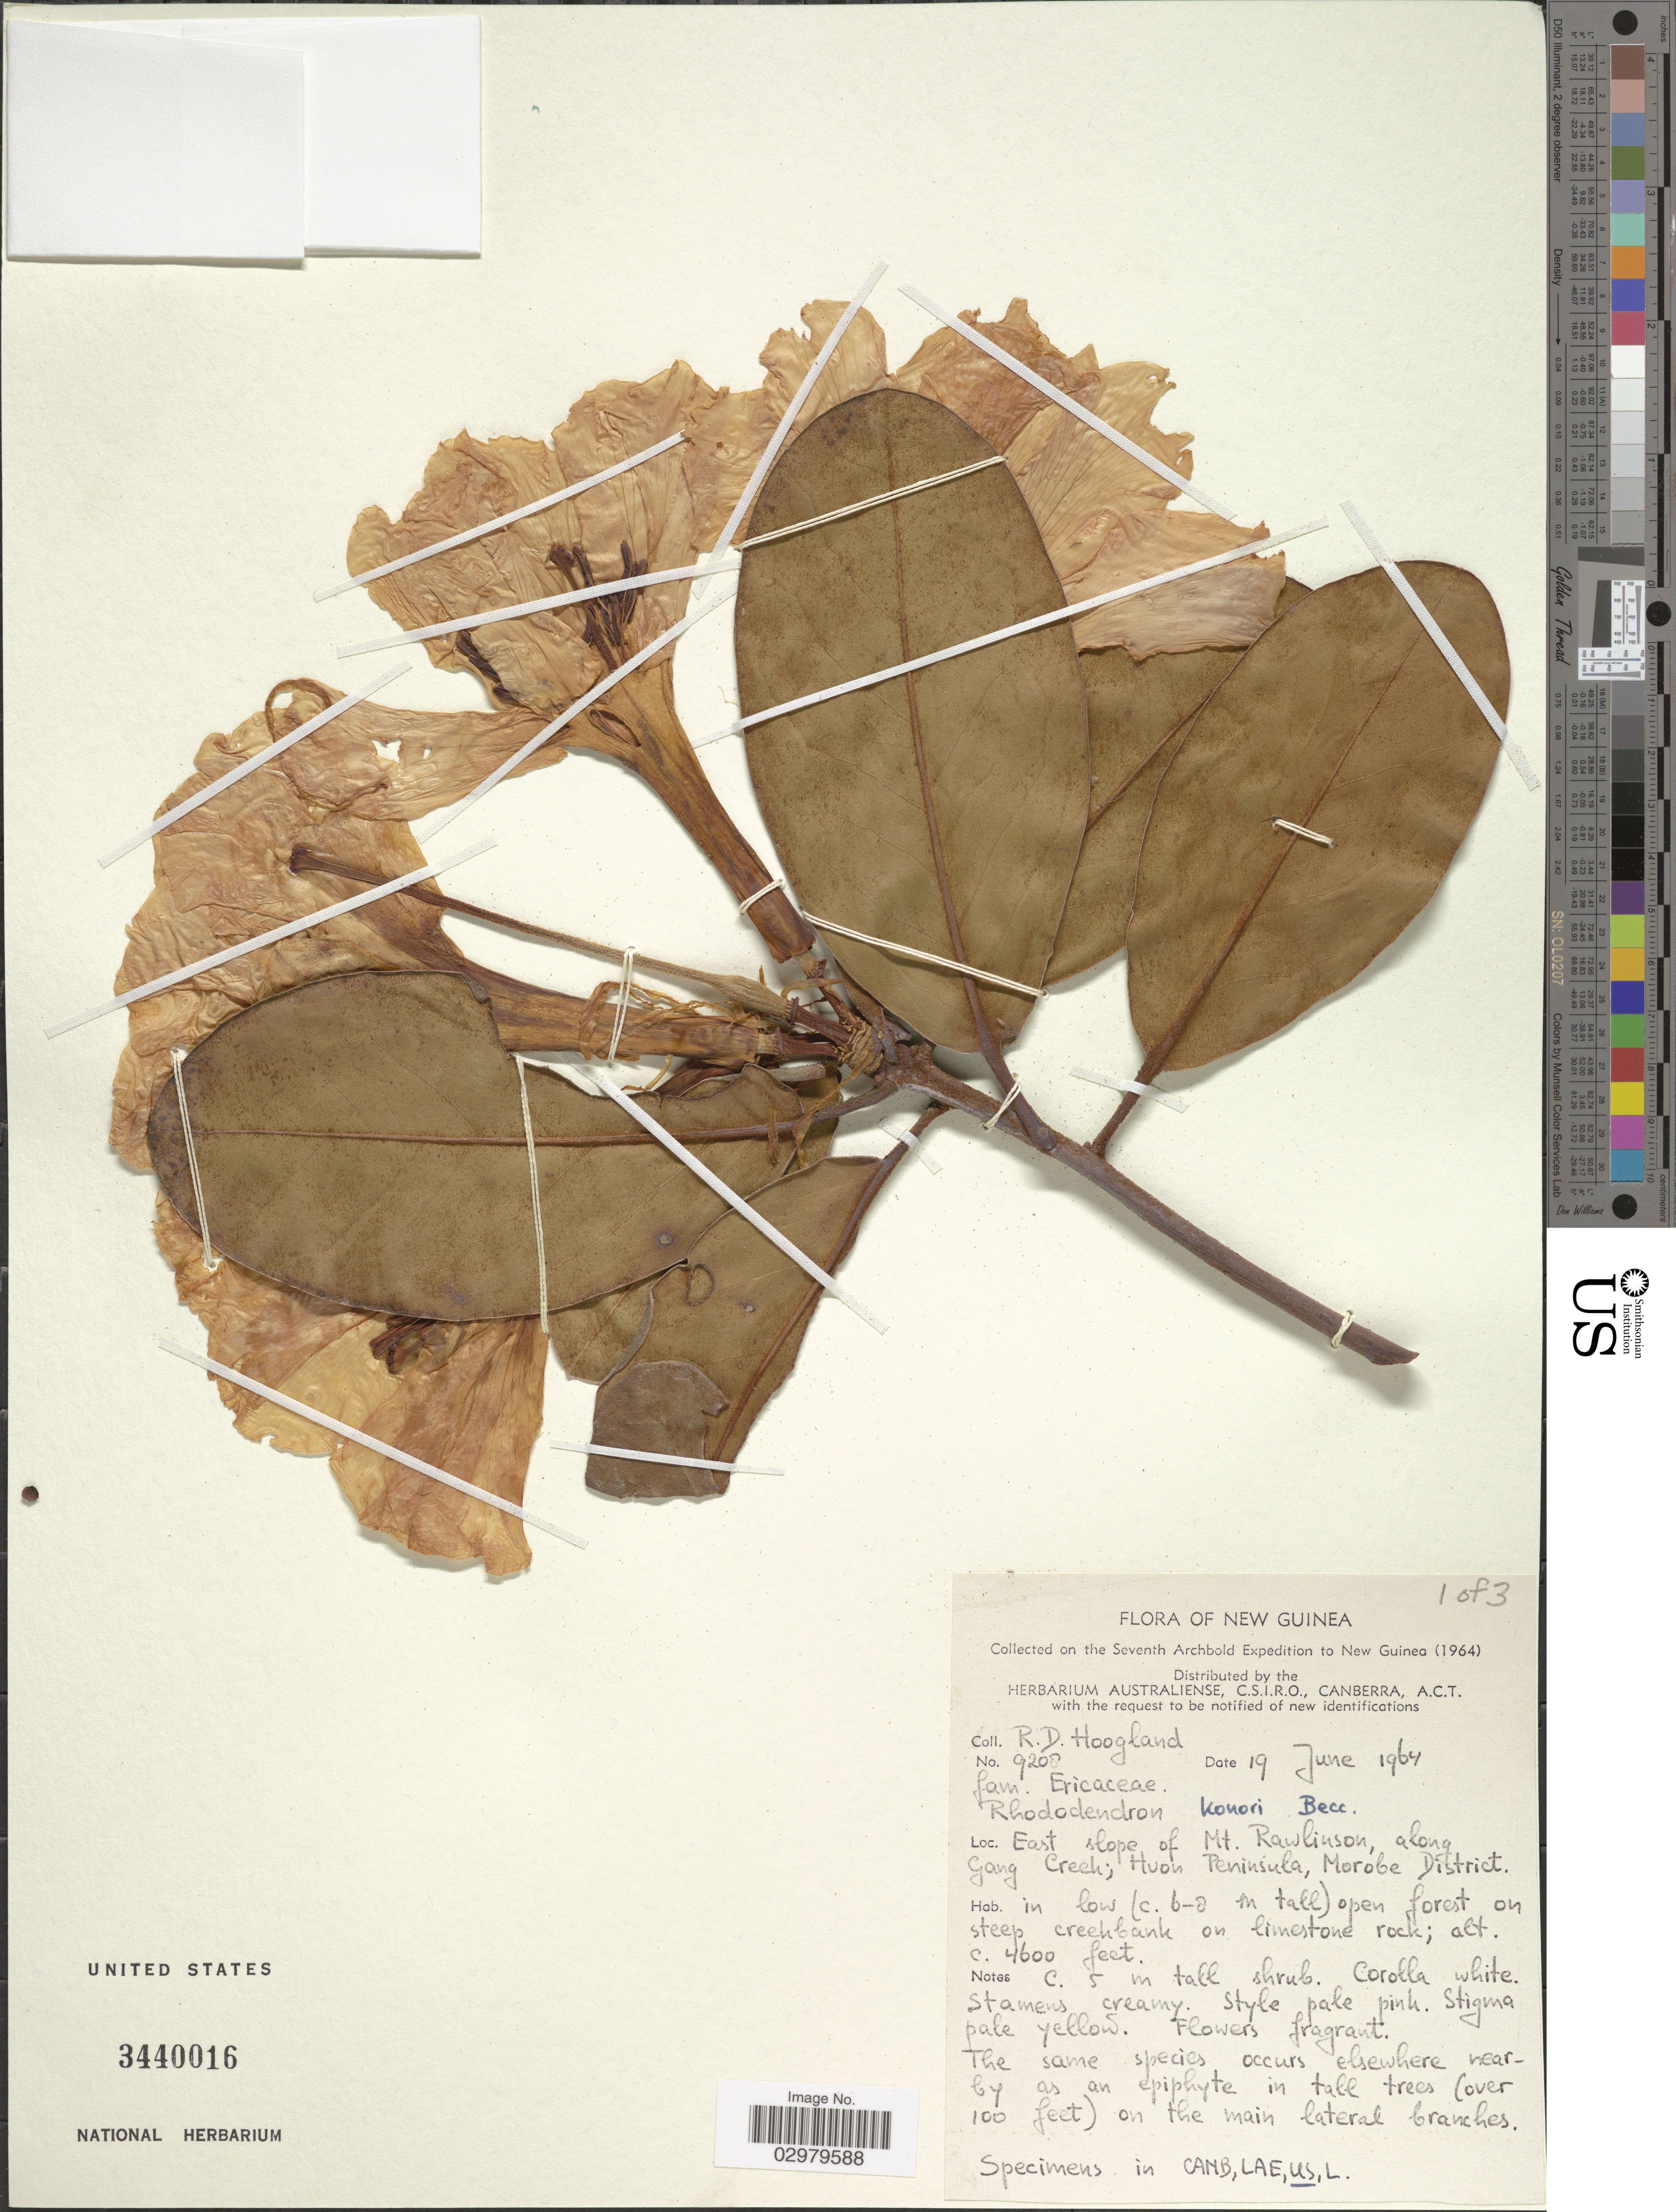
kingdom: Plantae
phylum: Tracheophyta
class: Magnoliopsida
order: Ericales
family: Ericaceae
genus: Rhododendron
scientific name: Rhododendron konori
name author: Becc.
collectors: R. D. Hoogland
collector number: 9208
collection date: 1964-06-19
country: Papua New Guinea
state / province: Morobe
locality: New Guinea. East slope of Mt. Rawlinson, along Gang Creek; Huon Peninsula, Morobe District.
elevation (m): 1402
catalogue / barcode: US 3440016